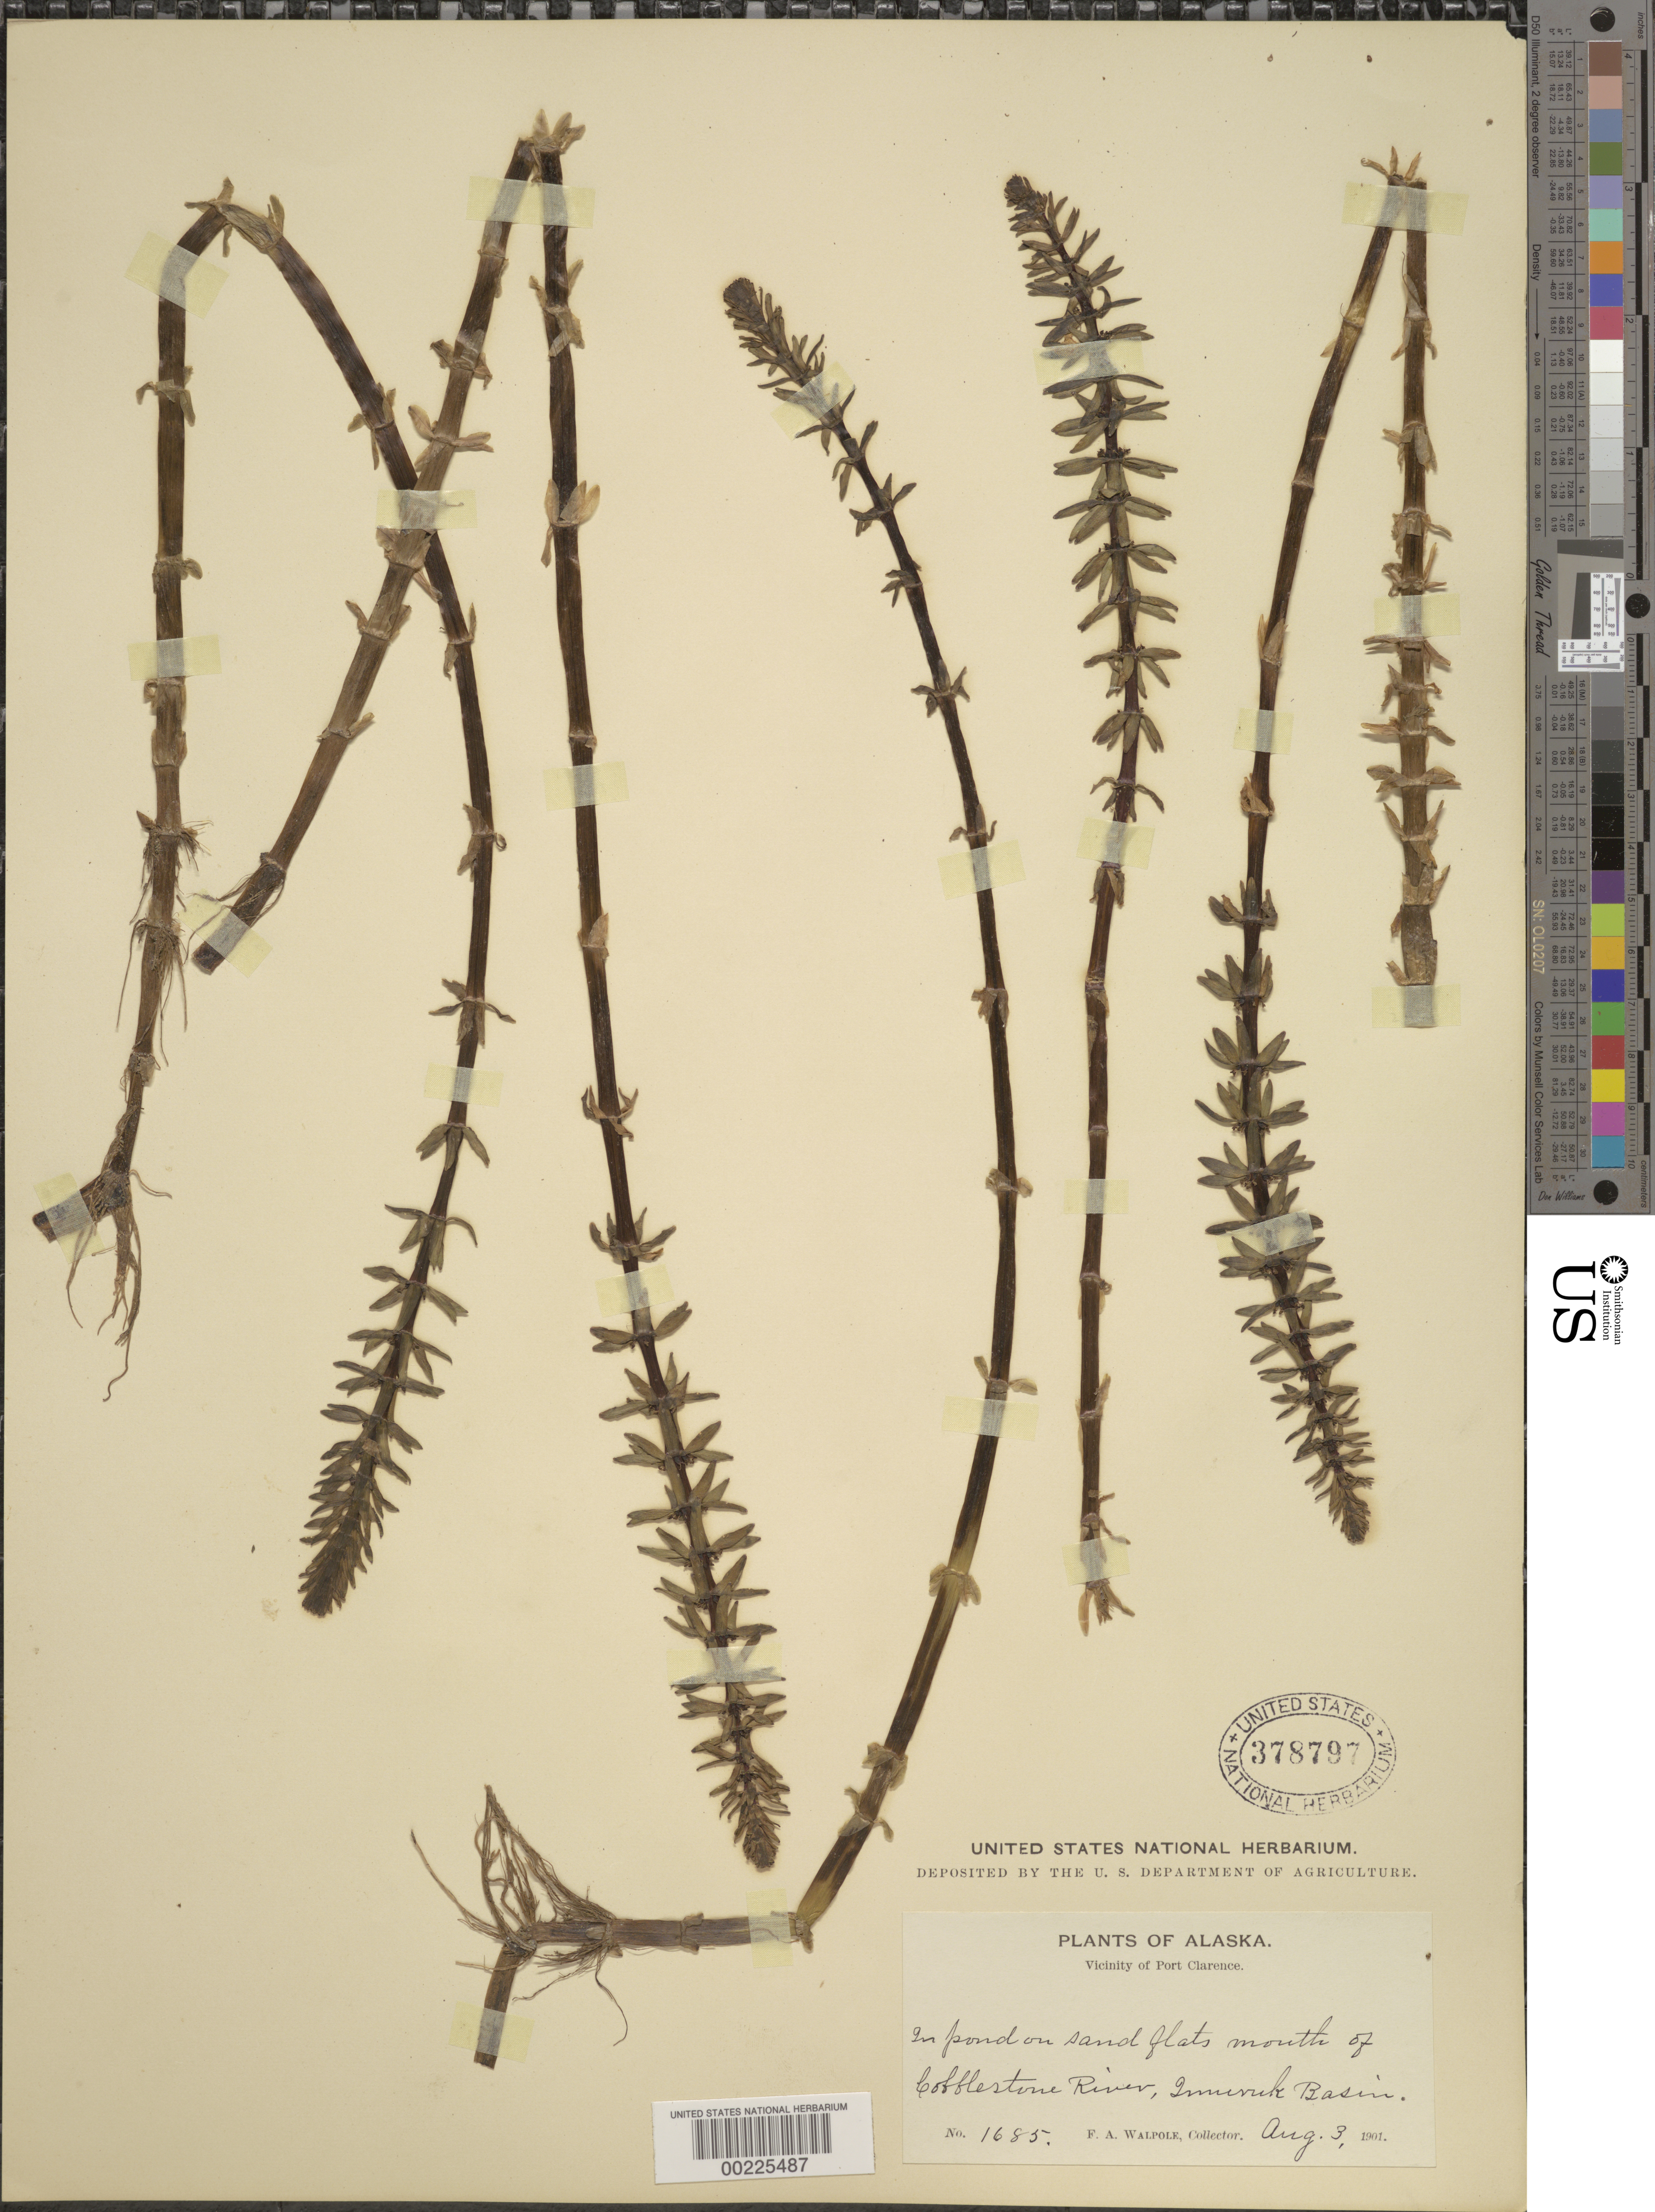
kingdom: Plantae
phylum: Tracheophyta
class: Magnoliopsida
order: Lamiales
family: Plantaginaceae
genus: Hippuris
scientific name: Hippuris vulgaris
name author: L.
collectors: F. Walpole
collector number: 1685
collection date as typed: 03 Aug 1901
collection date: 1901-08-03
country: United States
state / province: Alaska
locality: Mouth of cobblestone river, imeruk basin; vicinity of port clarence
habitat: In pond on sand flats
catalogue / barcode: US 378797